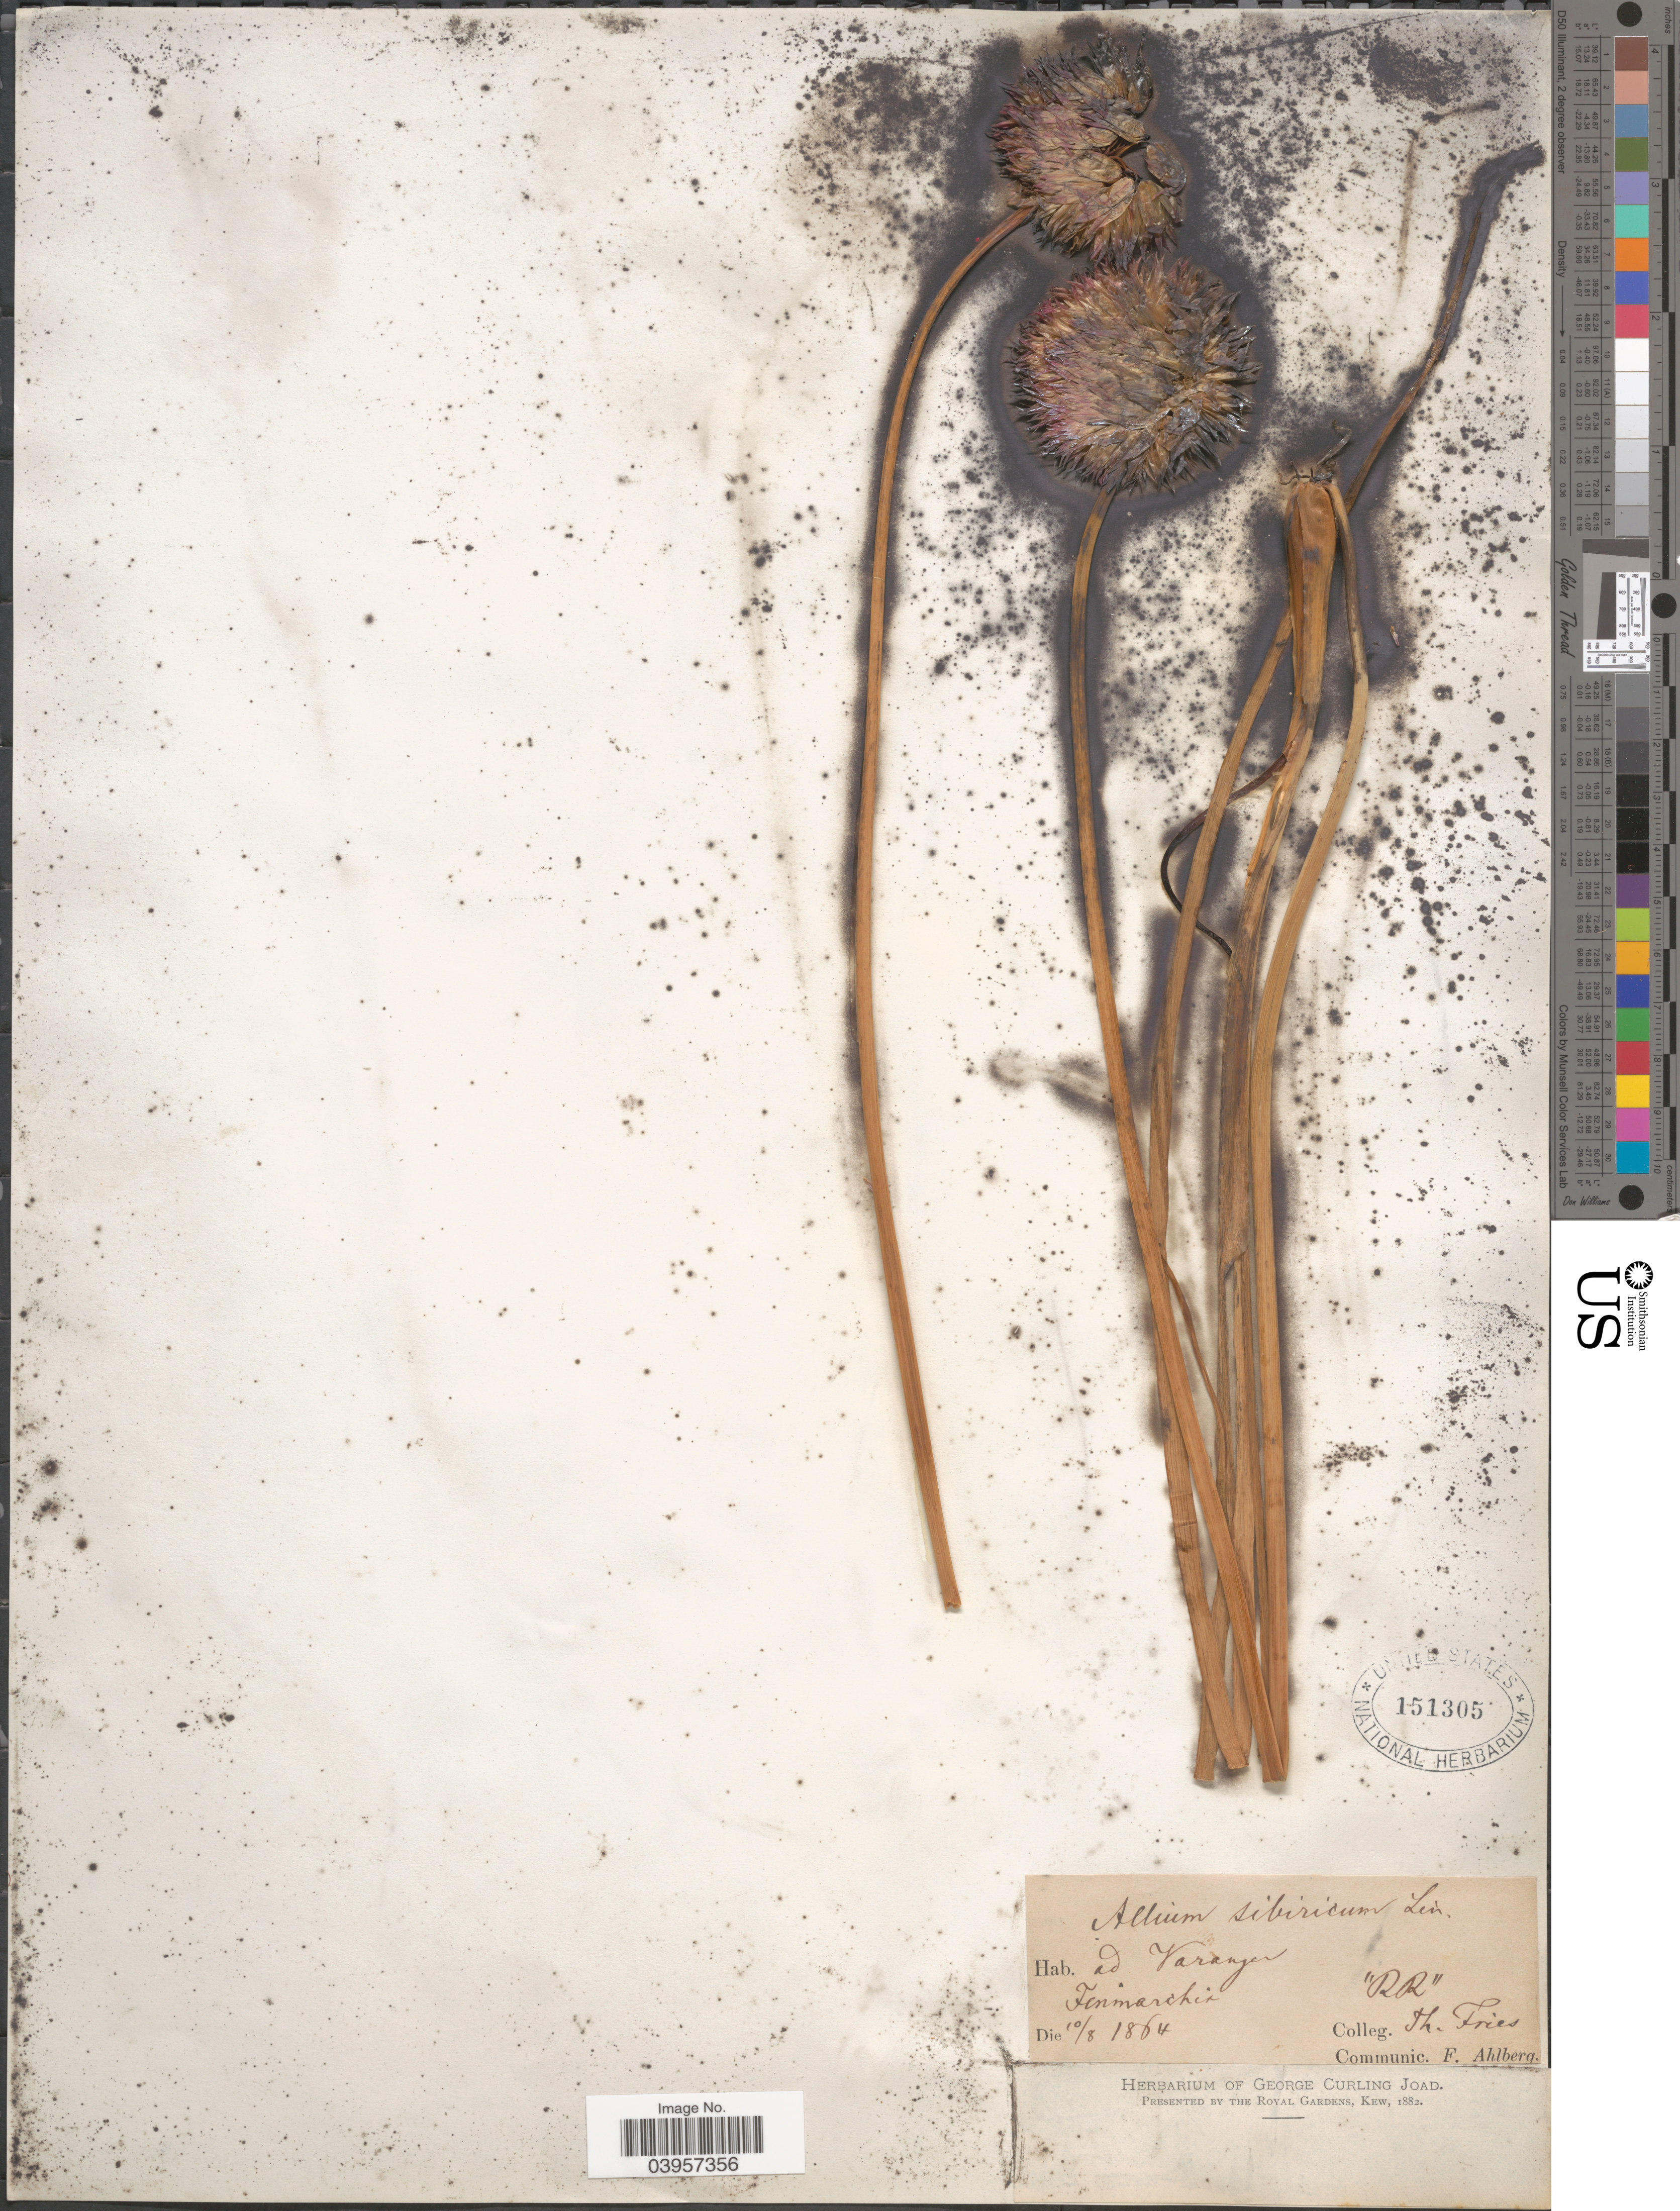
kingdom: Plantae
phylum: Tracheophyta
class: Liliopsida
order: Asparagales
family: Amaryllidaceae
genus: Allium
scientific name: Allium sibiricum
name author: L.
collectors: T. Fries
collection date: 1864-08-10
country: Norway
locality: Ad Varanger. Fenmarcher. "RR".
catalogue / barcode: US 151305